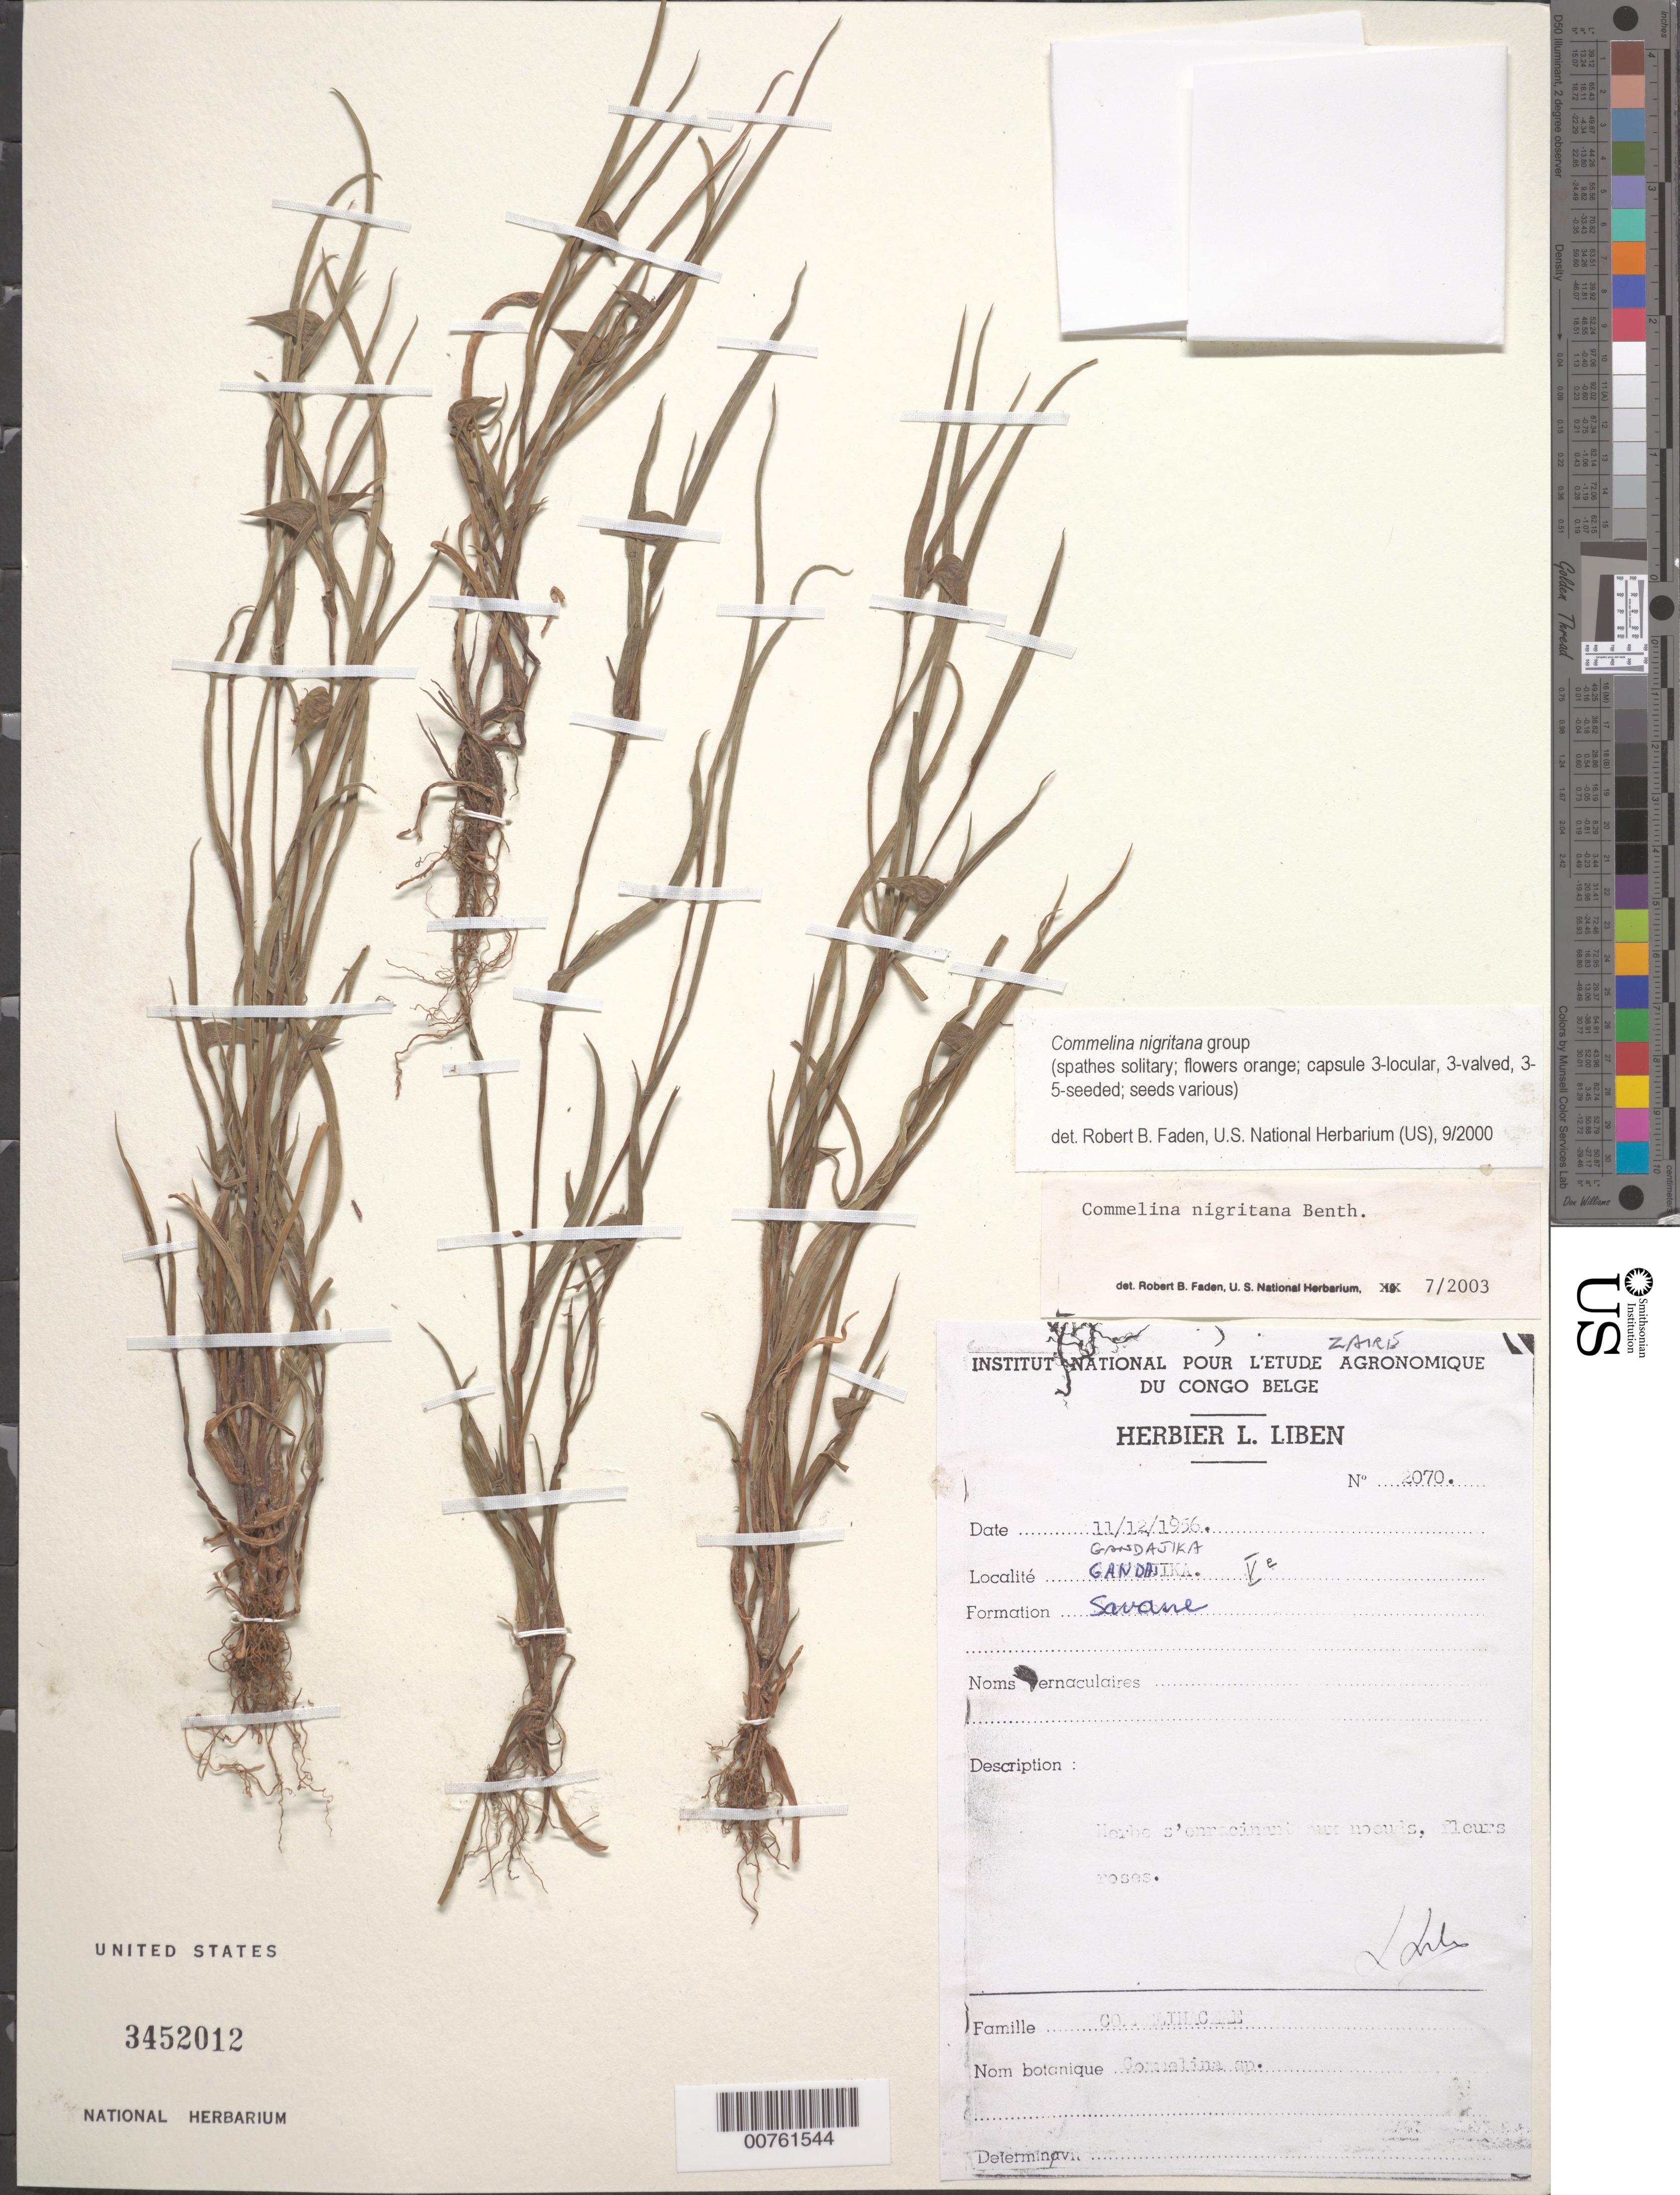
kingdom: Plantae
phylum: Tracheophyta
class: Liliopsida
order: Commelinales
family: Commelinaceae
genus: Commelina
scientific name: Commelina nigritana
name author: Benth.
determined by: Faden, Robert B., (US), Smithsonian Institution - National Museum of Natural History (UNITED STATES)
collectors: L. Liben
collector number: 2070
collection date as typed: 11 Dec 1956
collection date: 1956-12-11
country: Congo, Democratic Republic of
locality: Gandajika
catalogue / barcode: US 3452012